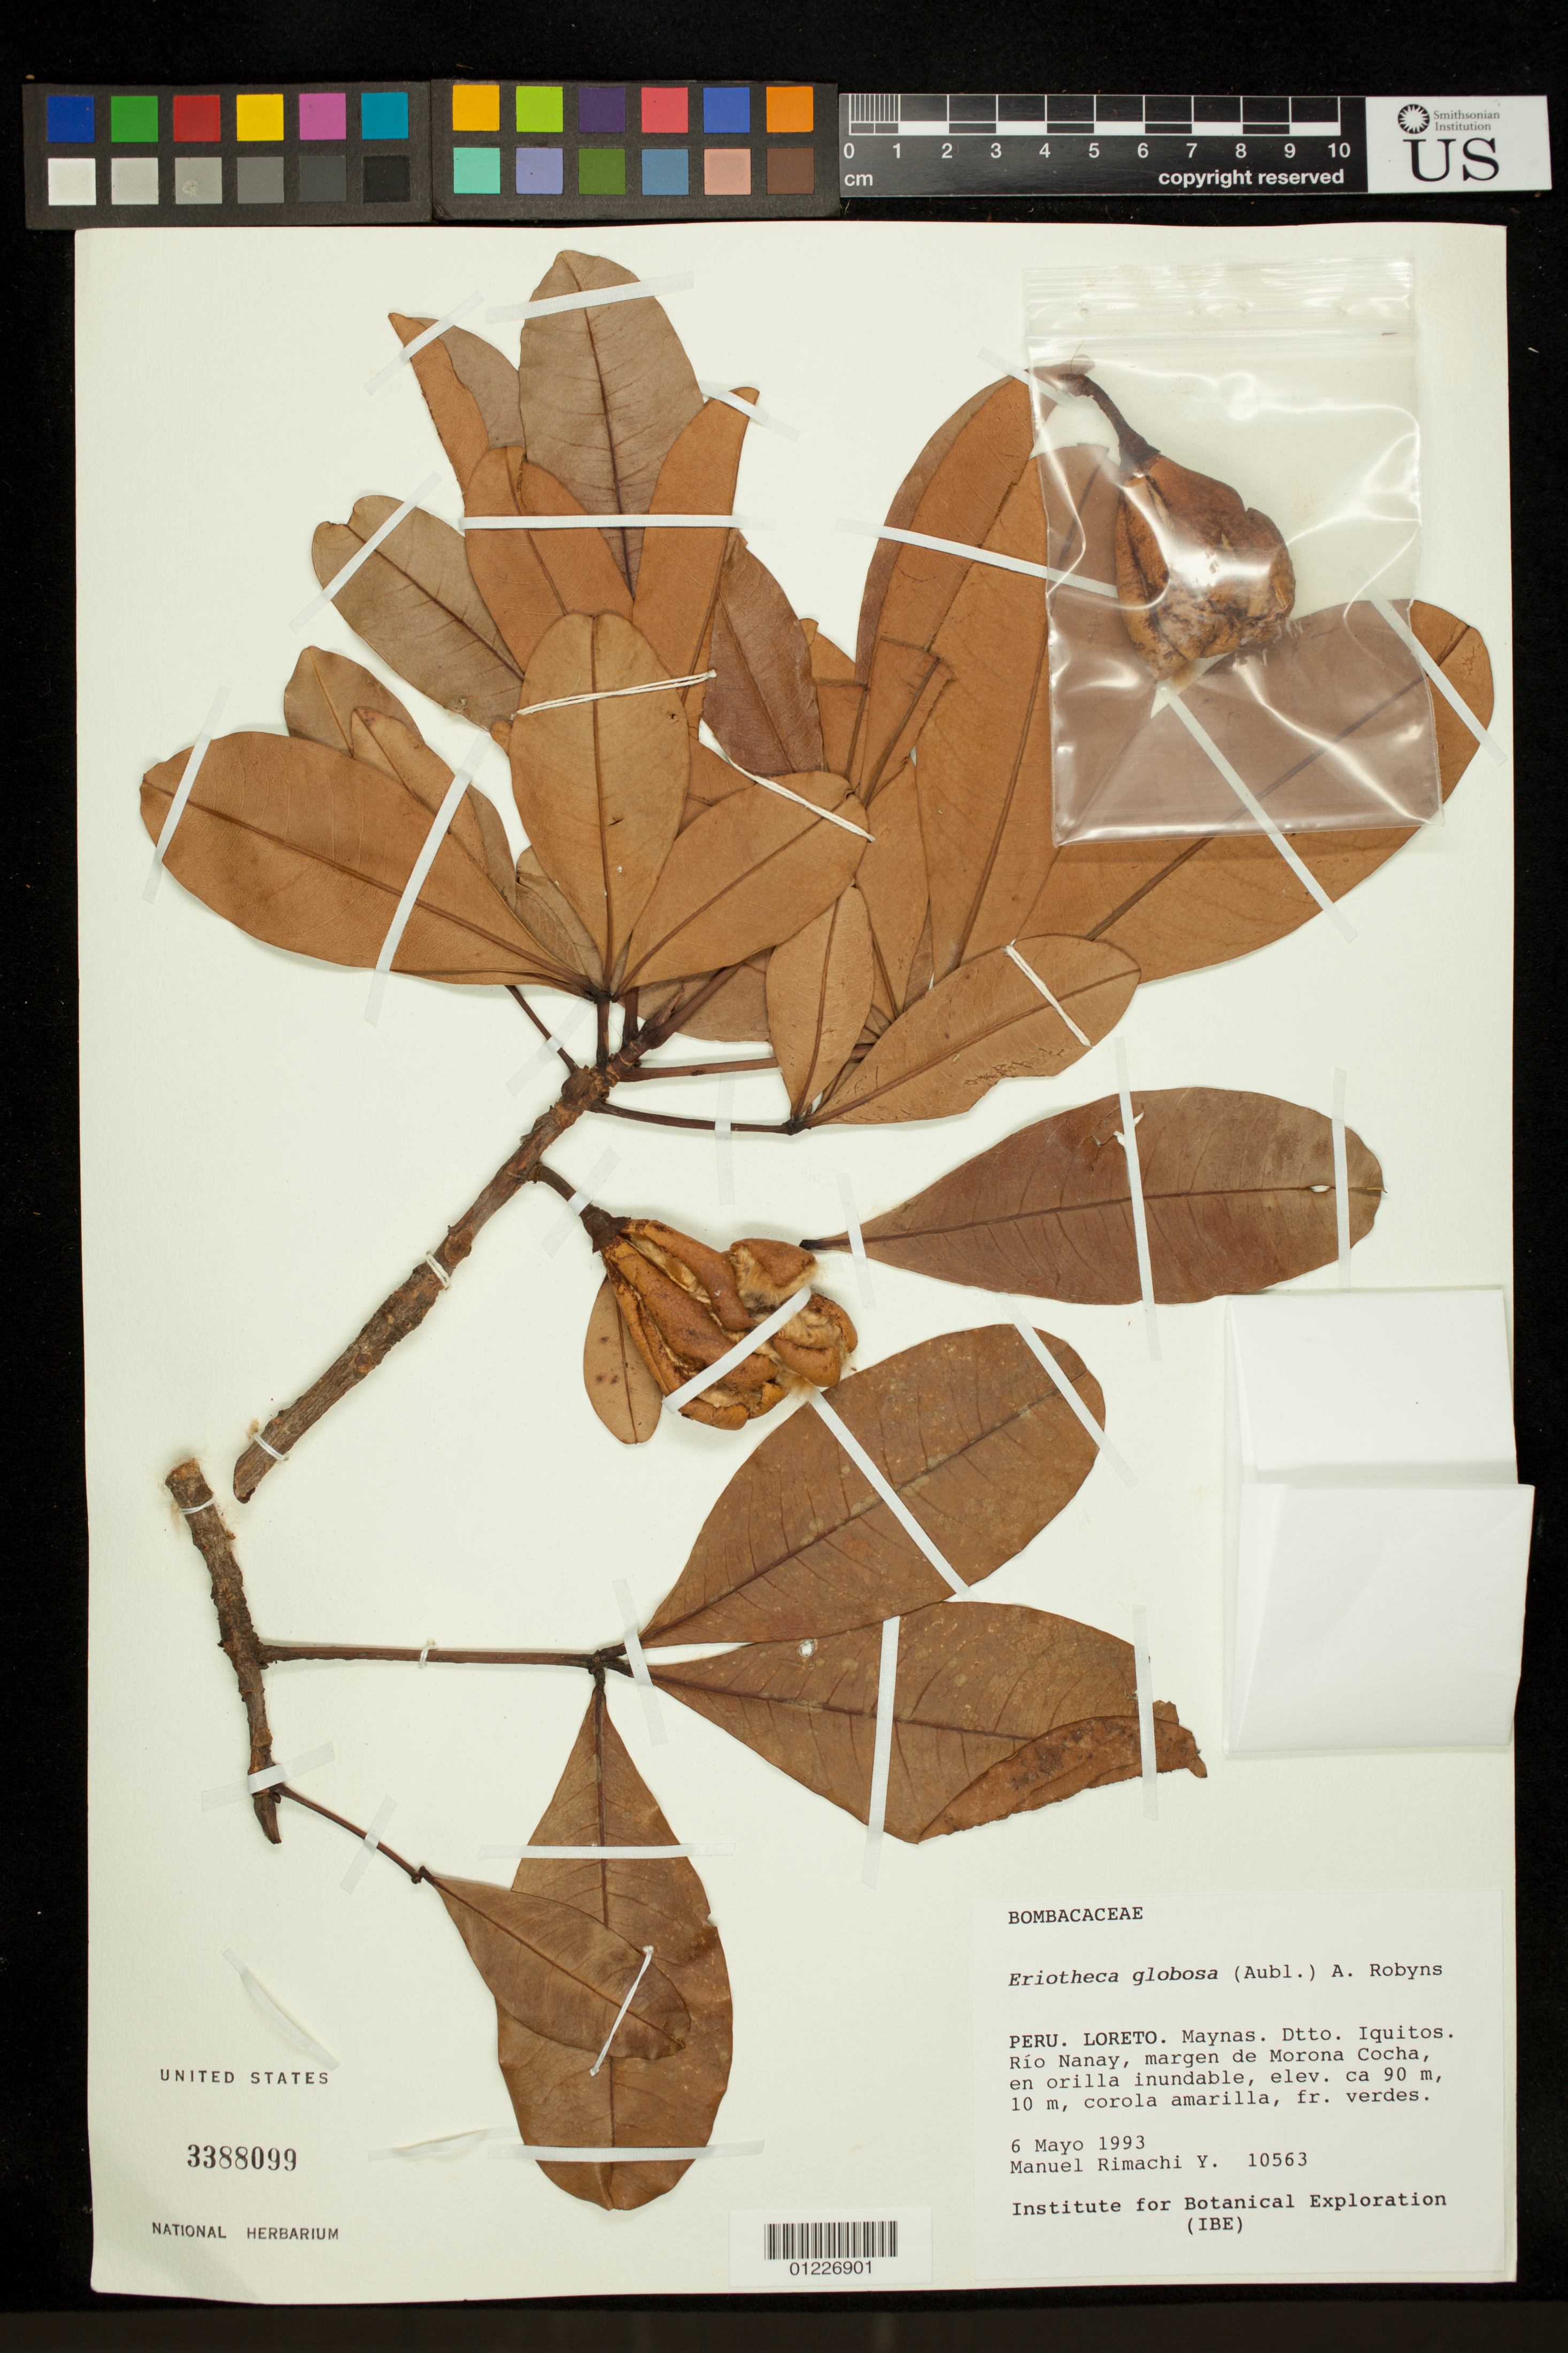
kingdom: Plantae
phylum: Tracheophyta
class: Magnoliopsida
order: Malvales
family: Malvaceae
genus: Pachira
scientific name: Pachira globosa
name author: (Aubl.) V.N. Yoshik. & M.C. Duarte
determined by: Dorr, Laurence J., Curator (BOT), Smithsonian Institution - National Museum of Natural History (UNITED STATES)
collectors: M. Rimachi Y.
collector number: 10563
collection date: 1993-05-06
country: Peru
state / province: Loreto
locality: Maynas. Rio Nanay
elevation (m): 90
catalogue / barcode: US 3388099